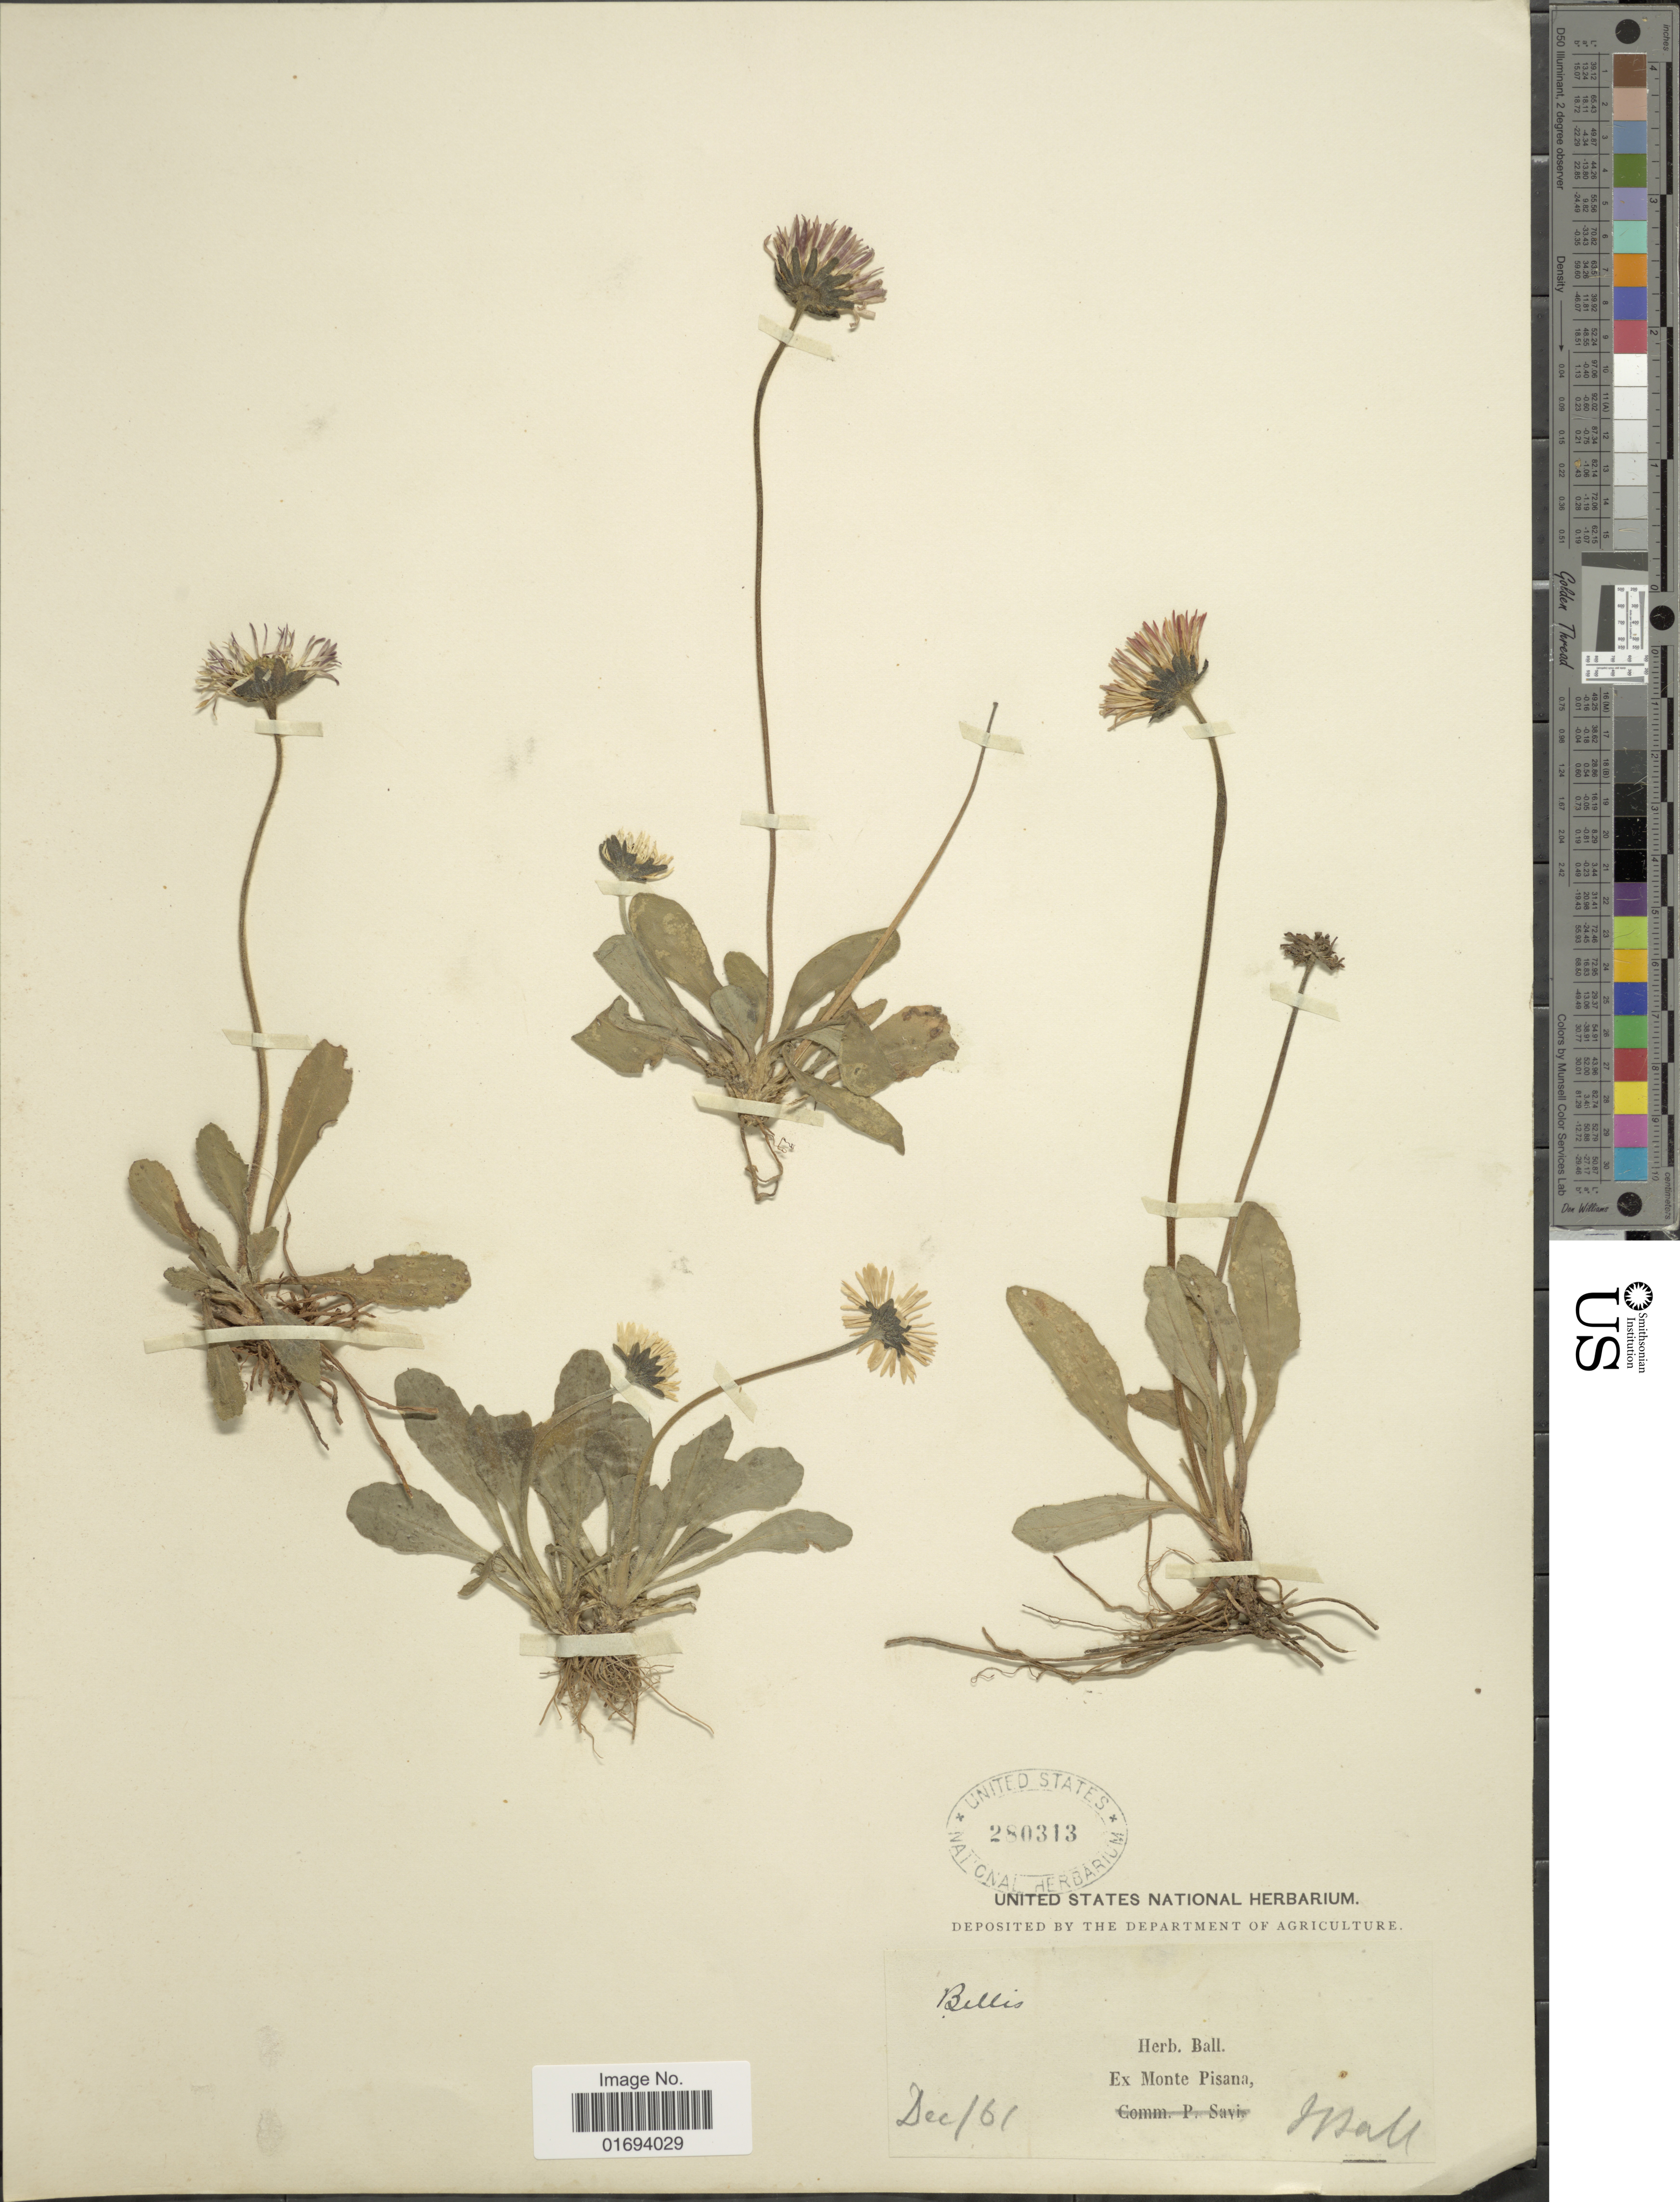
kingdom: Plantae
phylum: Tracheophyta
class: Magnoliopsida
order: Asterales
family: Asteraceae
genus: Bellis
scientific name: Bellis sp.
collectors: J. Ball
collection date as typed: Transcribed d/m/y: /12/61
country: Italy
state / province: Tuscany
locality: Monte Pisana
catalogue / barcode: US 280313